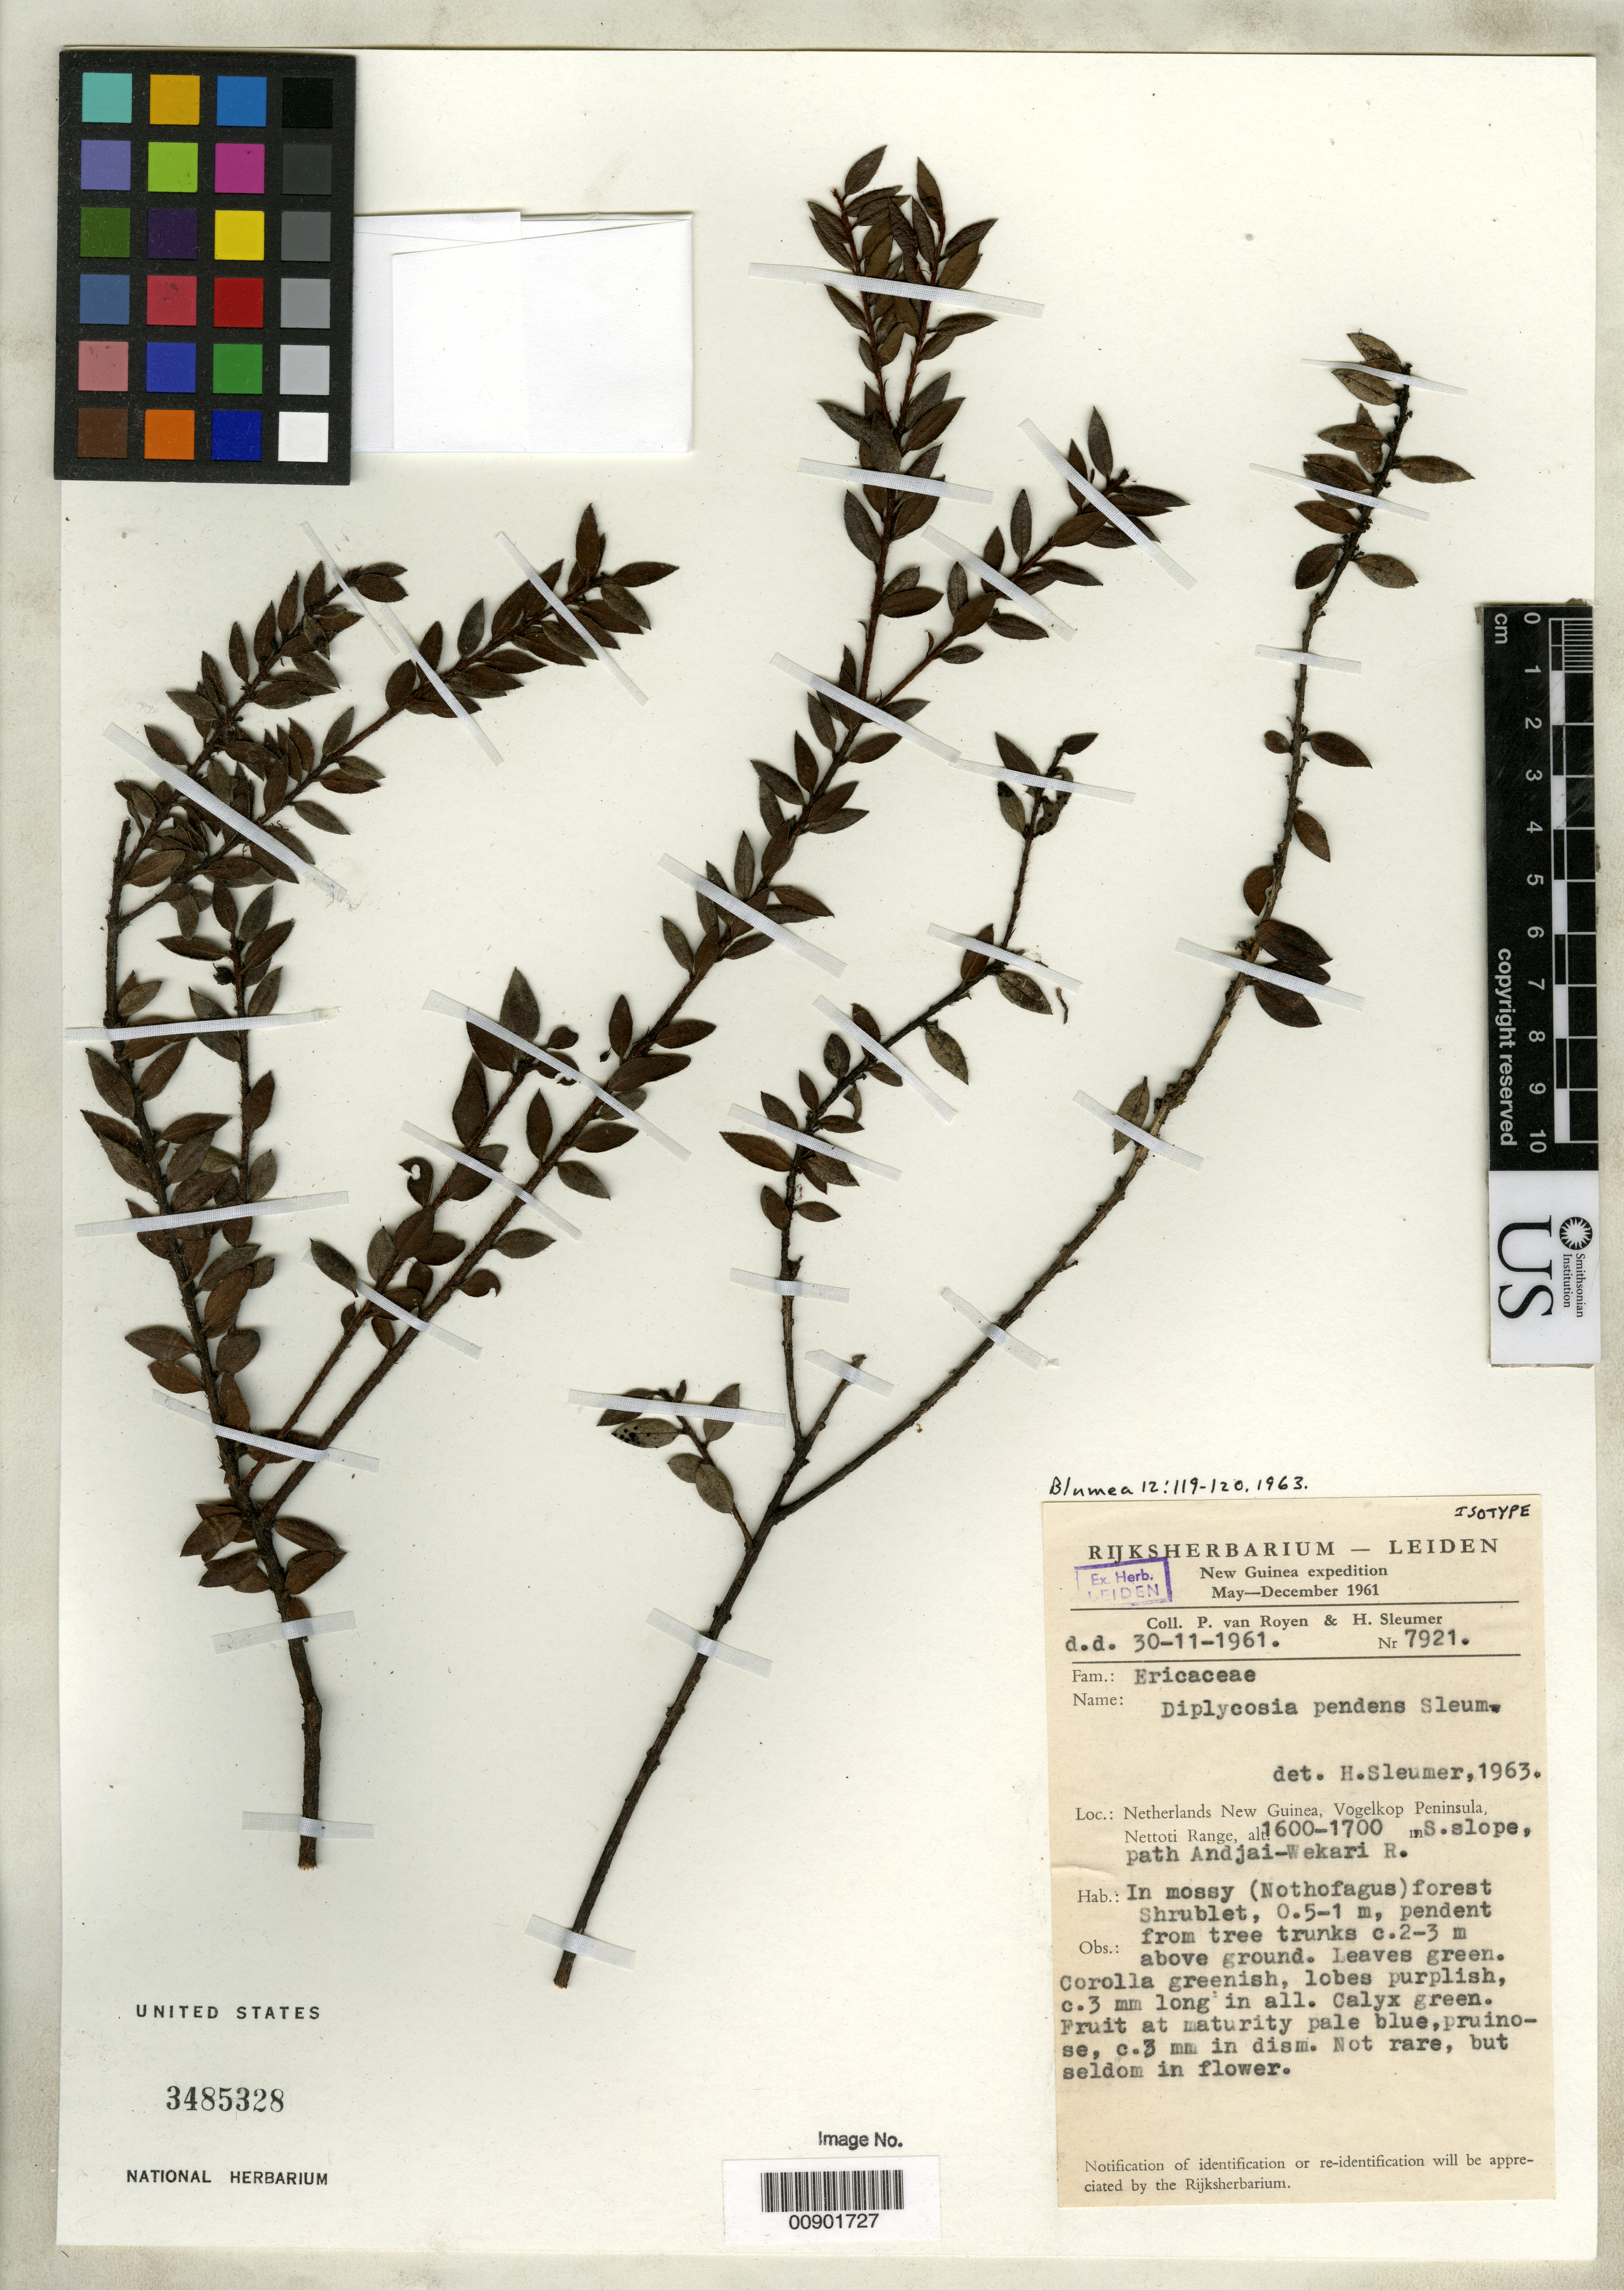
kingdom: Plantae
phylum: Tracheophyta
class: Magnoliopsida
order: Ericales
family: Ericaceae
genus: Diplycosia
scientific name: Diplycosia pendens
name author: Sleumer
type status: Isotype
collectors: P. van Royen & H. O. Sleumer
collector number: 7921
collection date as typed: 30 Nov 1961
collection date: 1961-11-30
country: Indonesia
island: New Guinea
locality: Netherlands New Guinea, Vogelkop Peninsula, Nettoti Range, S. slpe, path Andjai-Wekari R.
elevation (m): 1600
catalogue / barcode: US 3485328